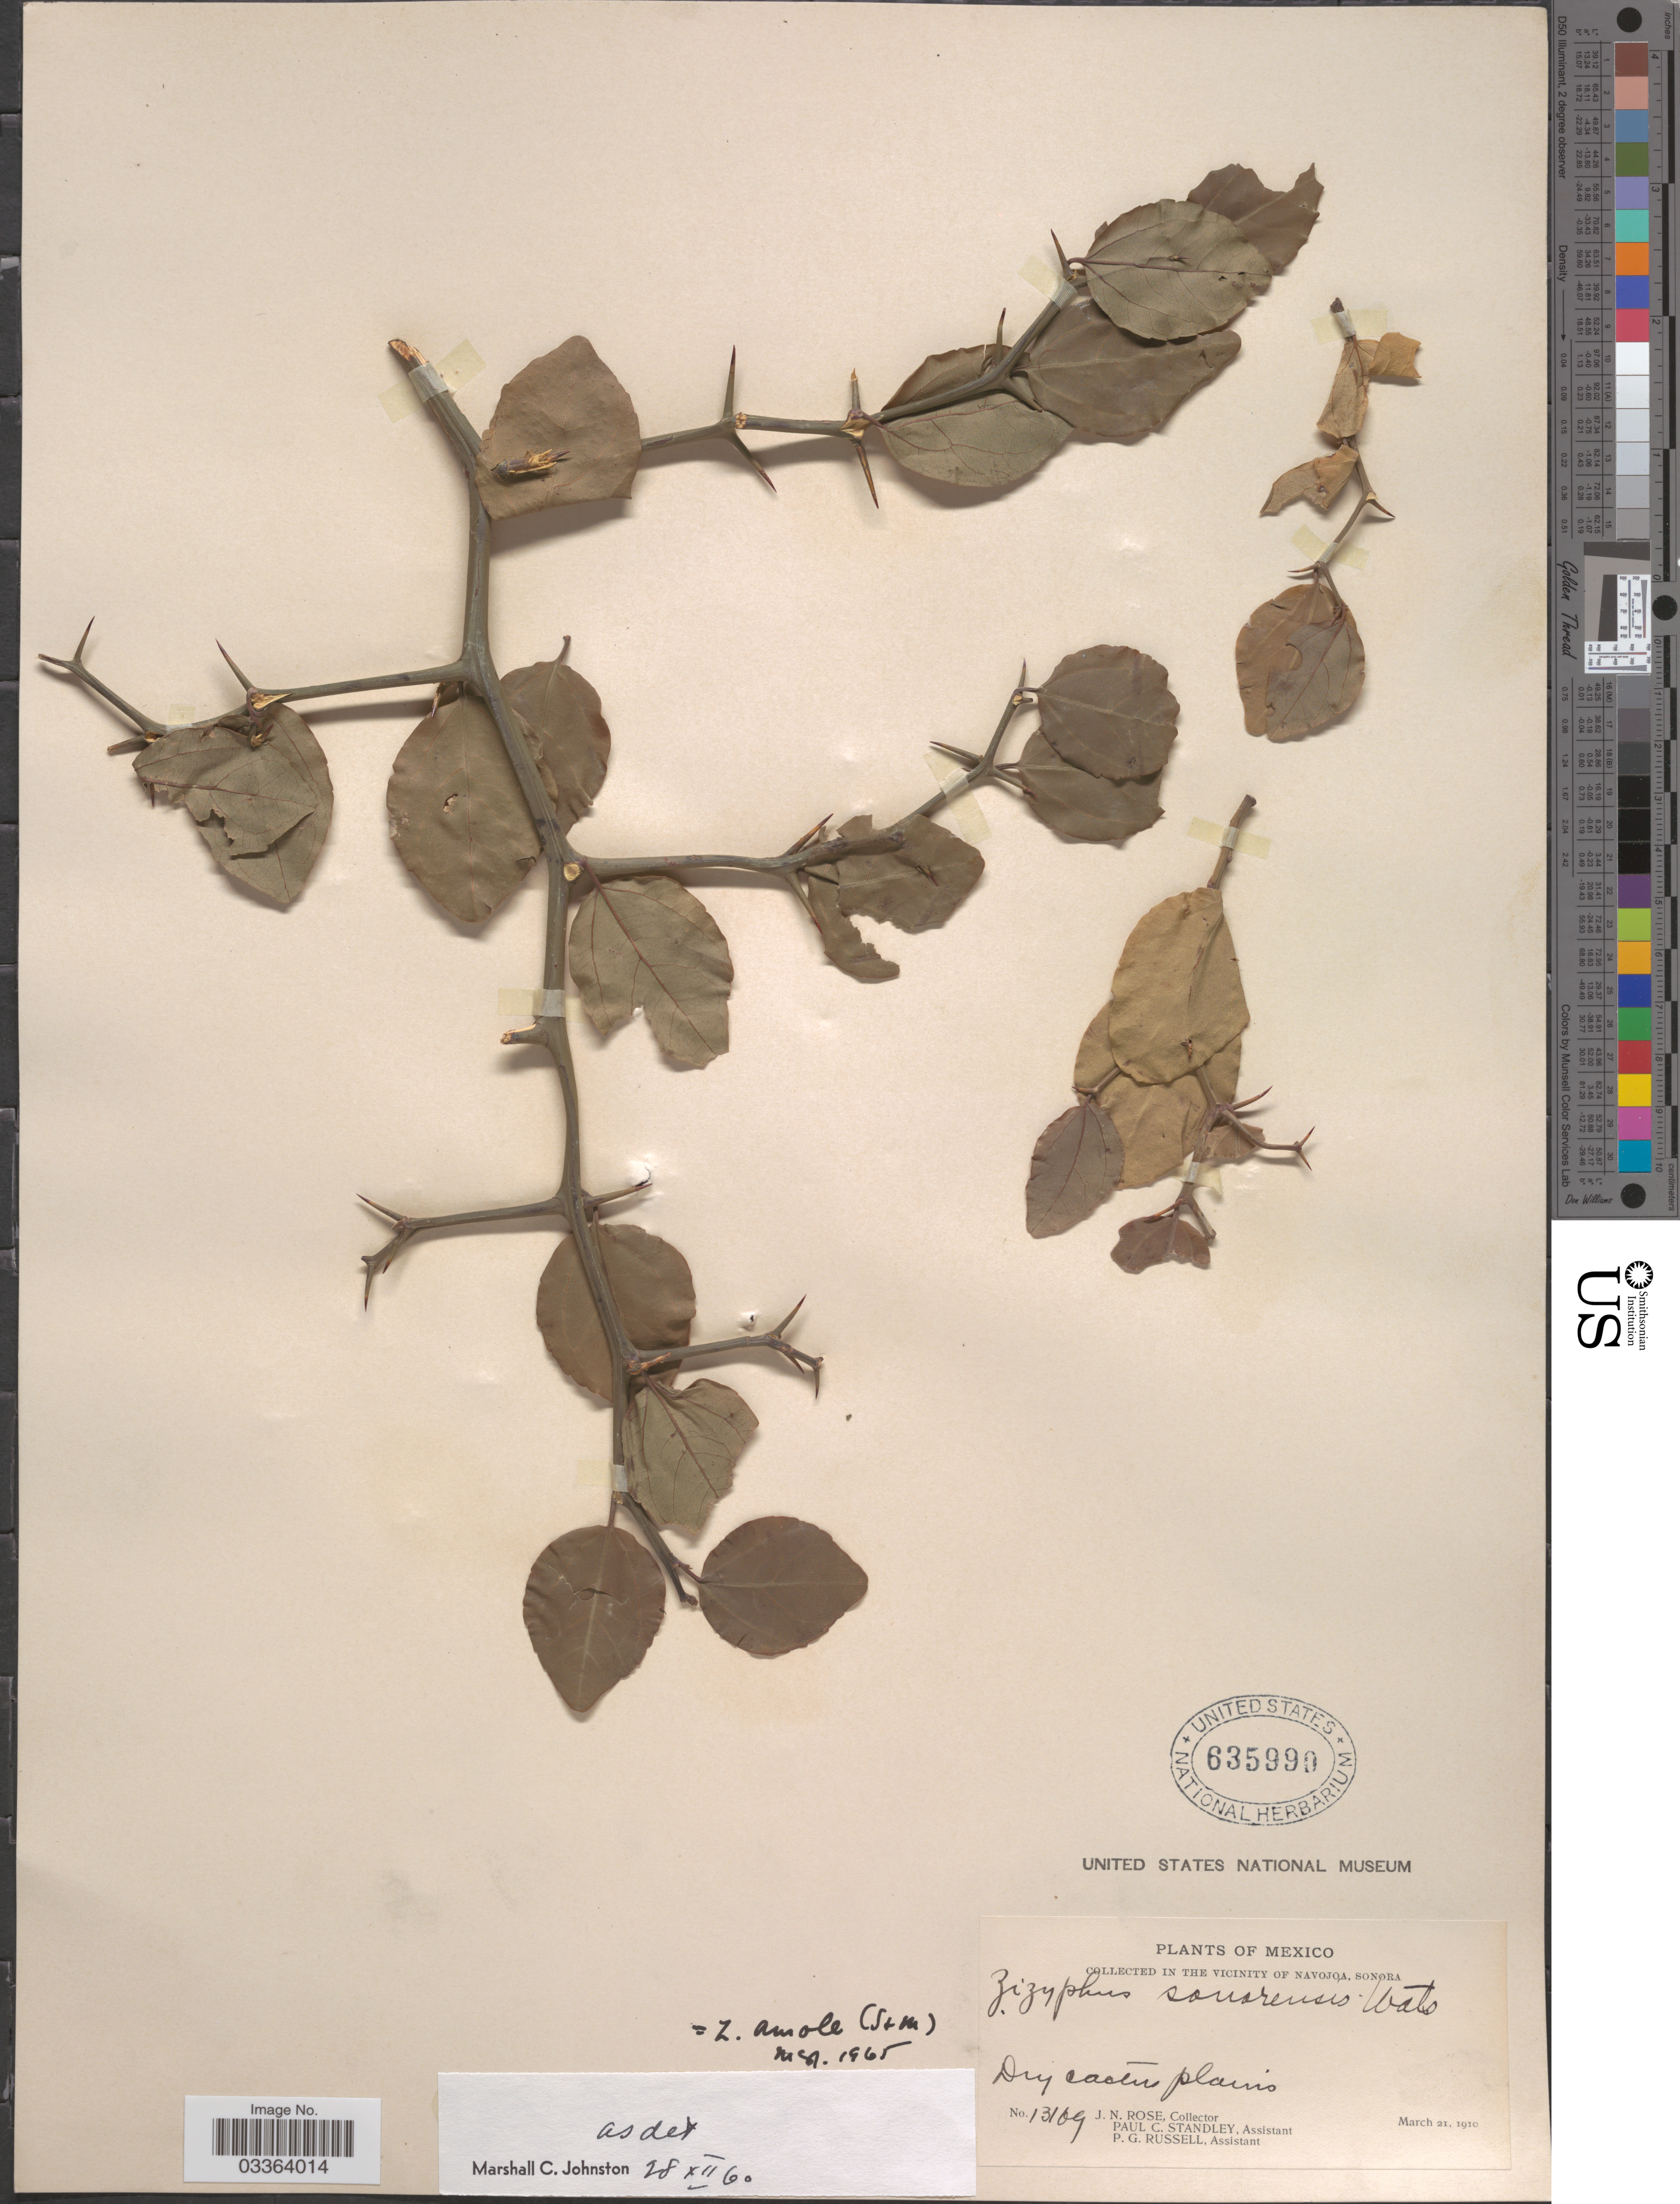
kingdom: Plantae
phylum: Tracheophyta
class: Magnoliopsida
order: Rosales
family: Rhamnaceae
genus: Sarcomphalus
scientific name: Sarcomphalus amole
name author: (Sessé & Moc.) Hauenschild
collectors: J. N. Rose, P. C. Standley & P. G. Russell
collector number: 13169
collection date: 1910-03-21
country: Mexico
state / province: Sonora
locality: In the vicinity of Navojoa. Dry cactus plains.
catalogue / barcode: US 635990